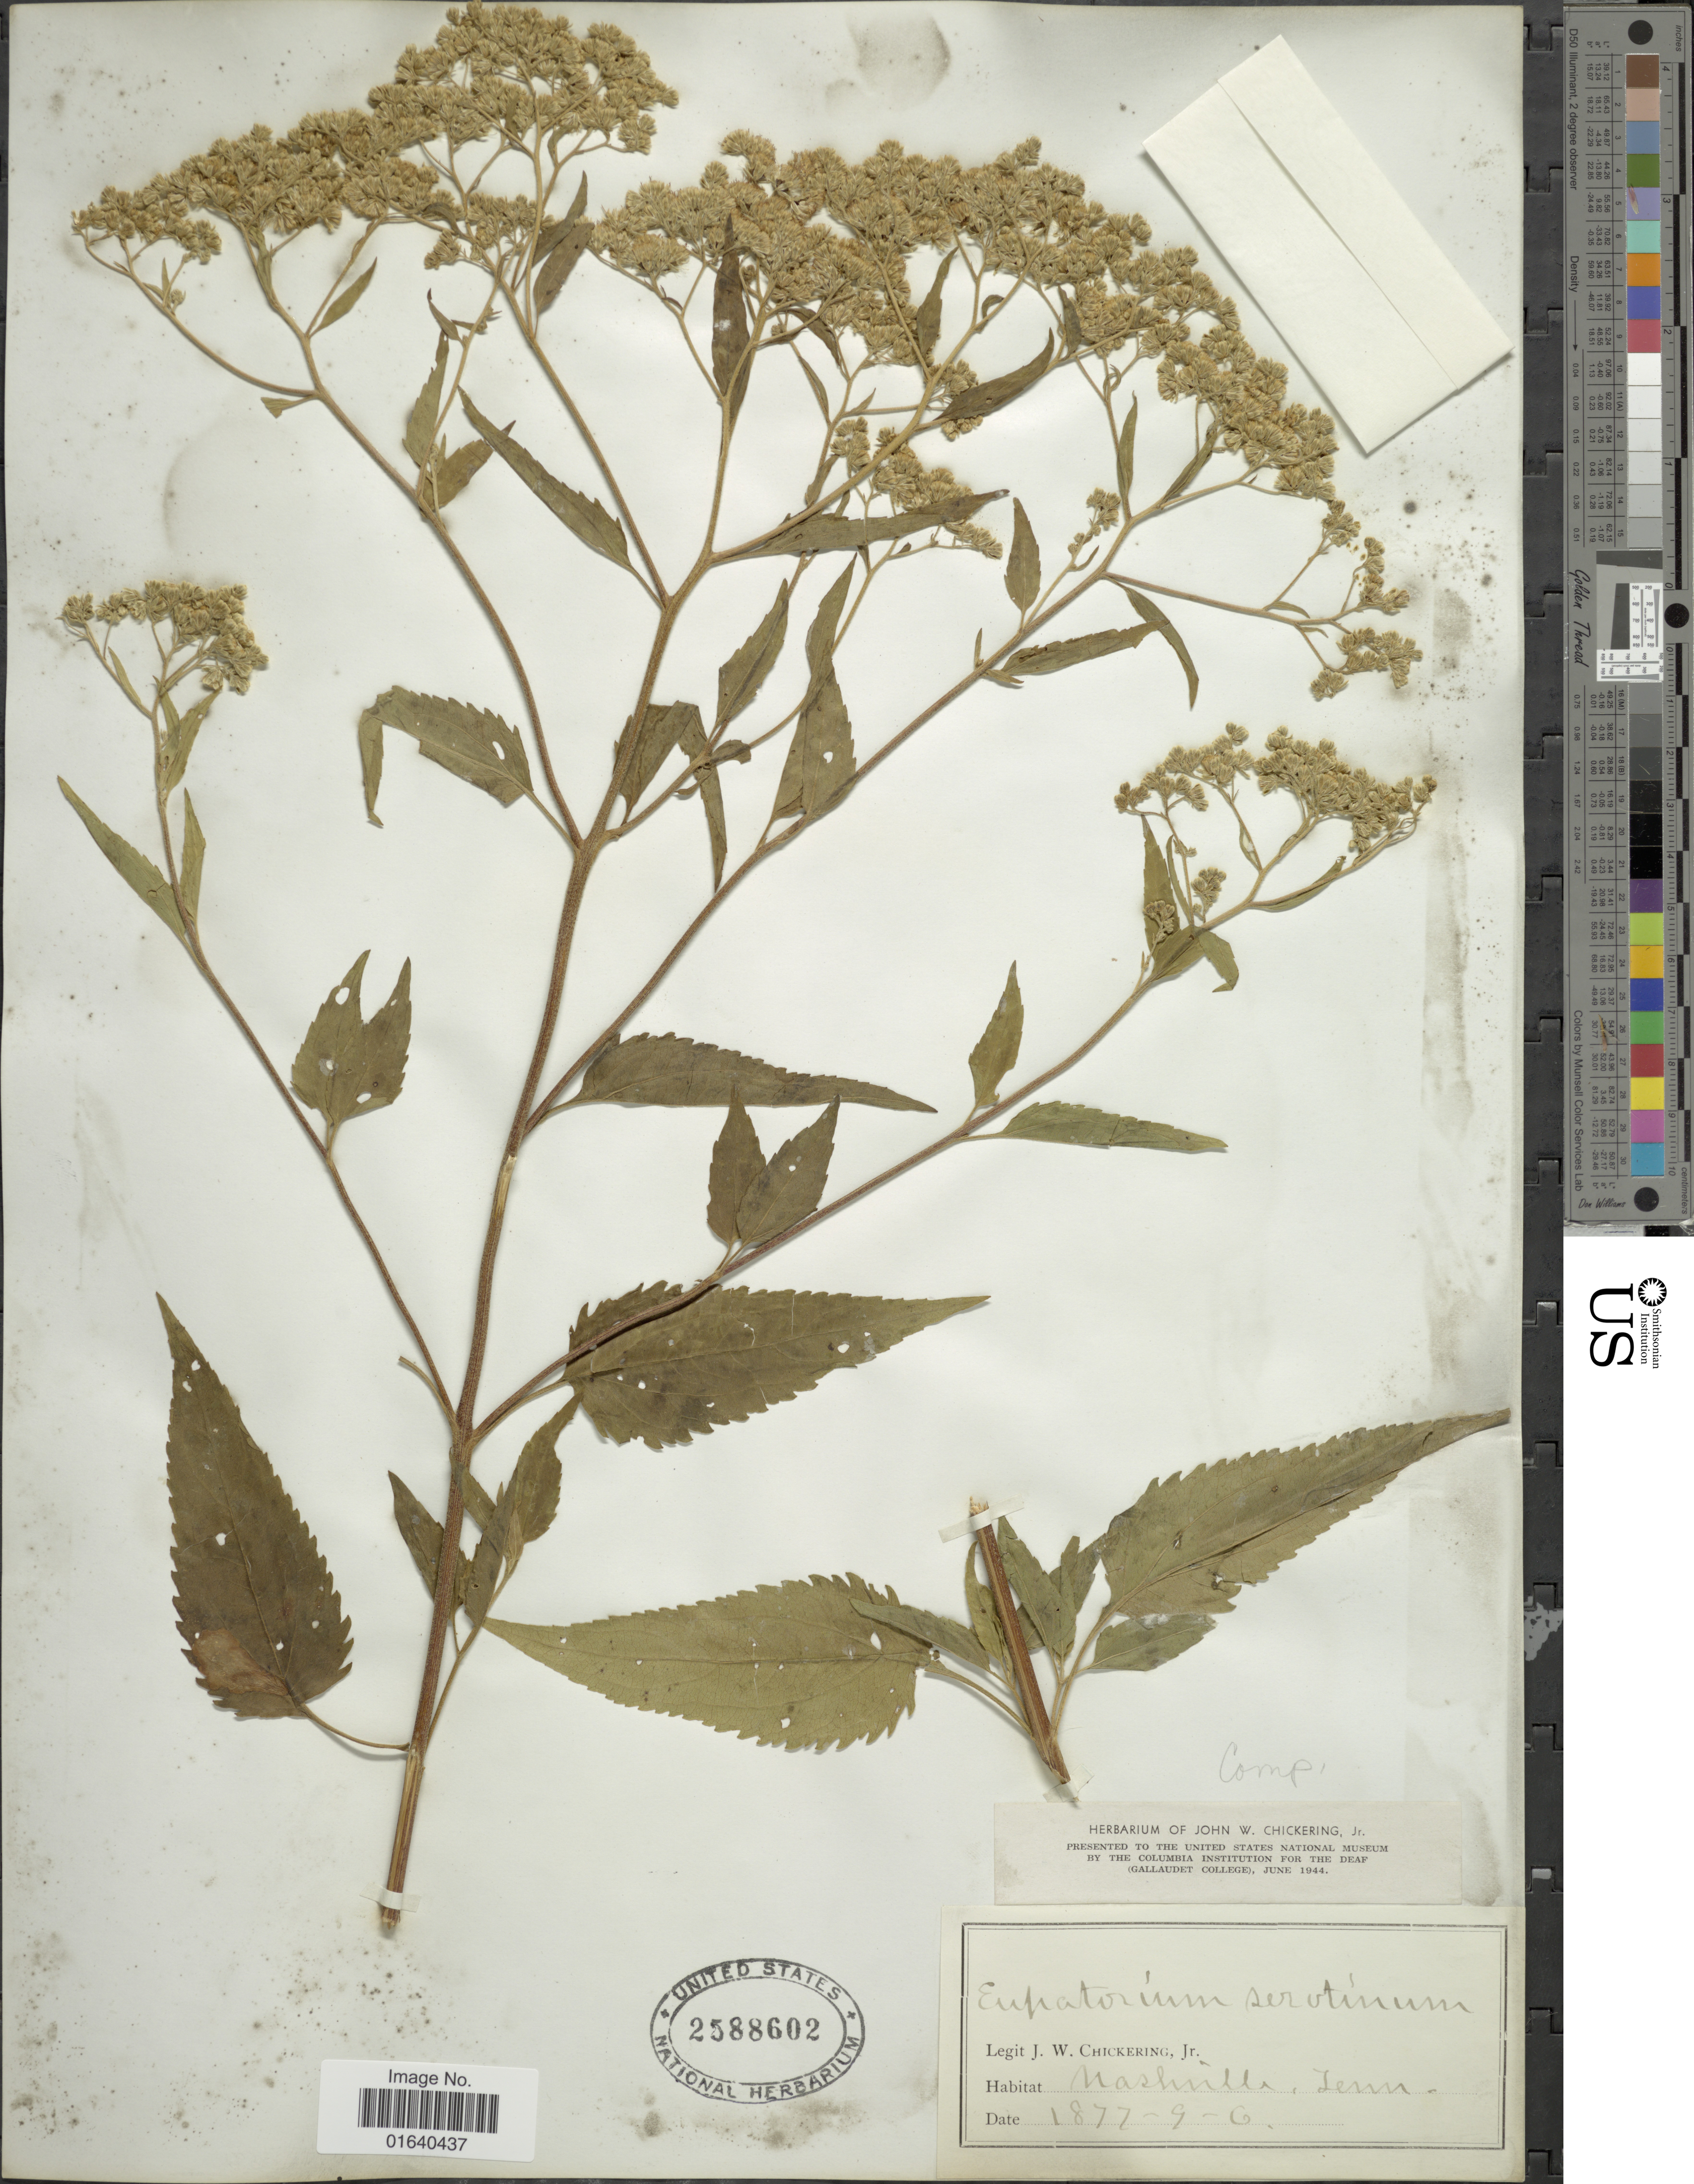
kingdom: Plantae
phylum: Tracheophyta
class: Magnoliopsida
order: Asterales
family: Asteraceae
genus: Eupatorium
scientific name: Eupatorium serotinum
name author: Michx.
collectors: J. W. Chickering Jr.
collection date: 1877-09-06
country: United States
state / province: Tennessee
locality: Nashville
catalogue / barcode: US 2588602